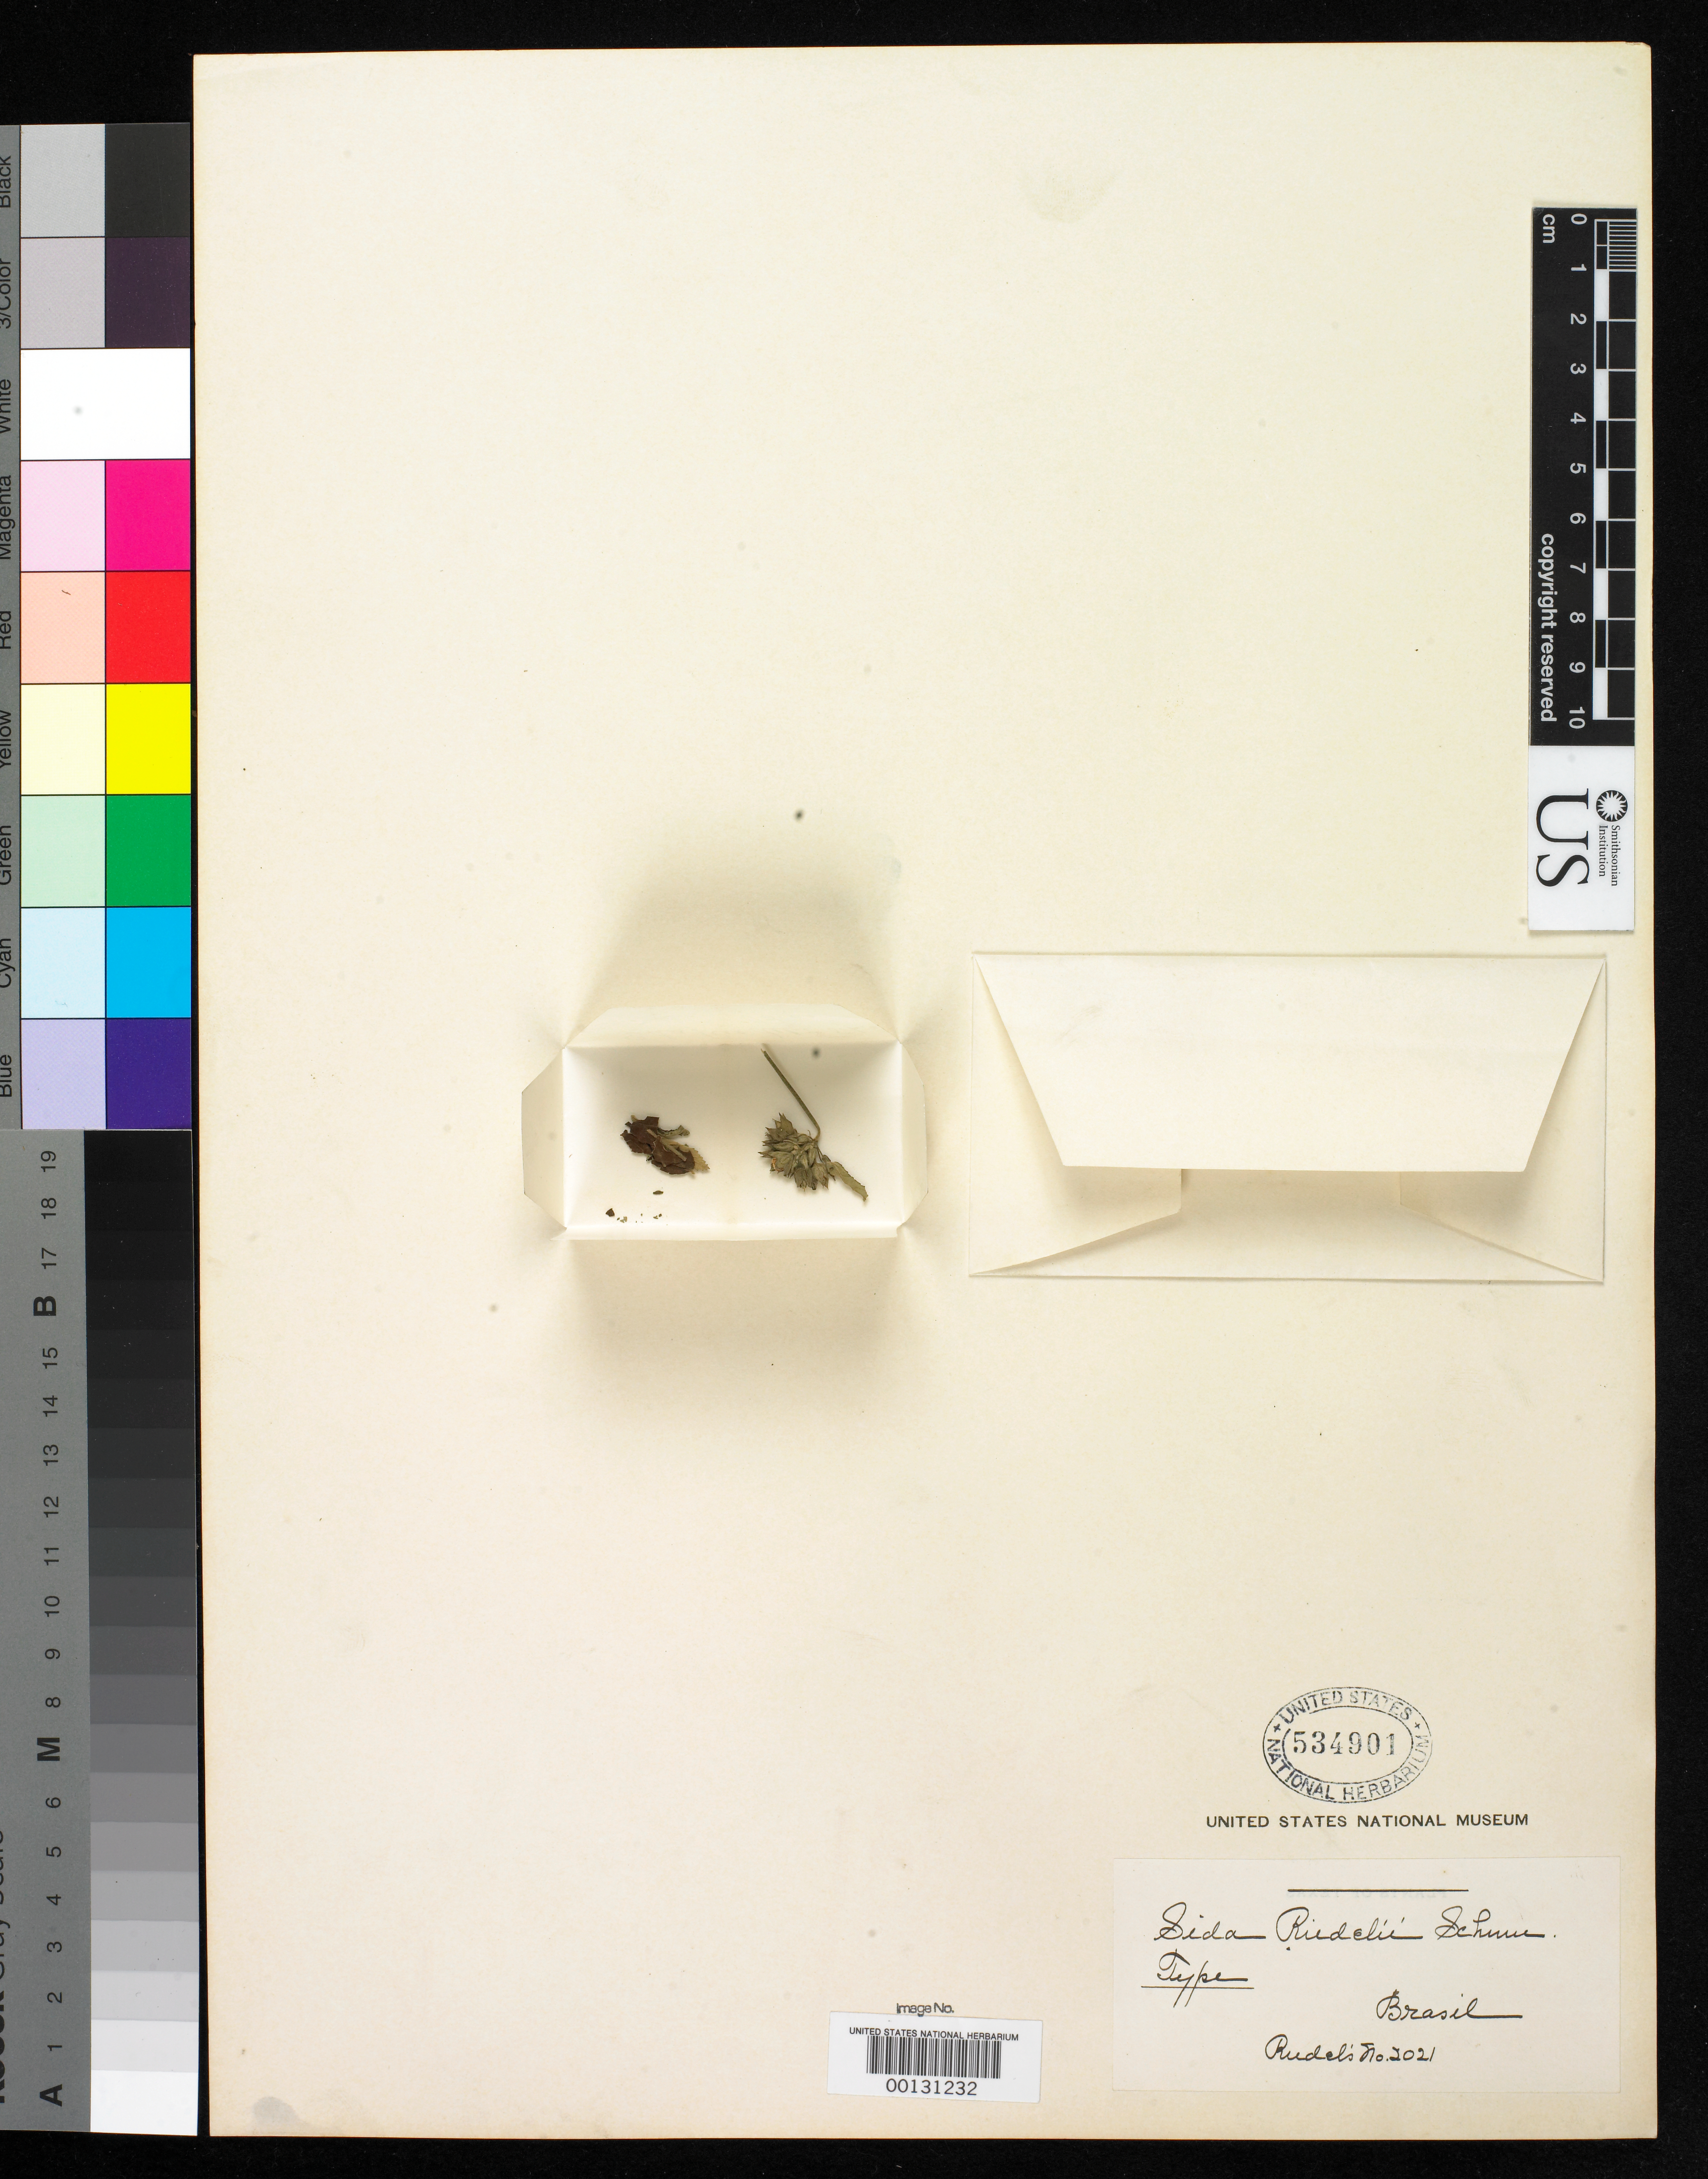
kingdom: Plantae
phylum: Tracheophyta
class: Magnoliopsida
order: Malvales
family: Malvaceae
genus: Sida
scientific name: Sida riedelii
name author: K. Schum. in Mart.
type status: Isotype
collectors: L. Riedel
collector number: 2021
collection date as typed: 1834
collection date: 1834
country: Brazil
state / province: São Paulo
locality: Near Sorocaba.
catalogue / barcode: US 534901